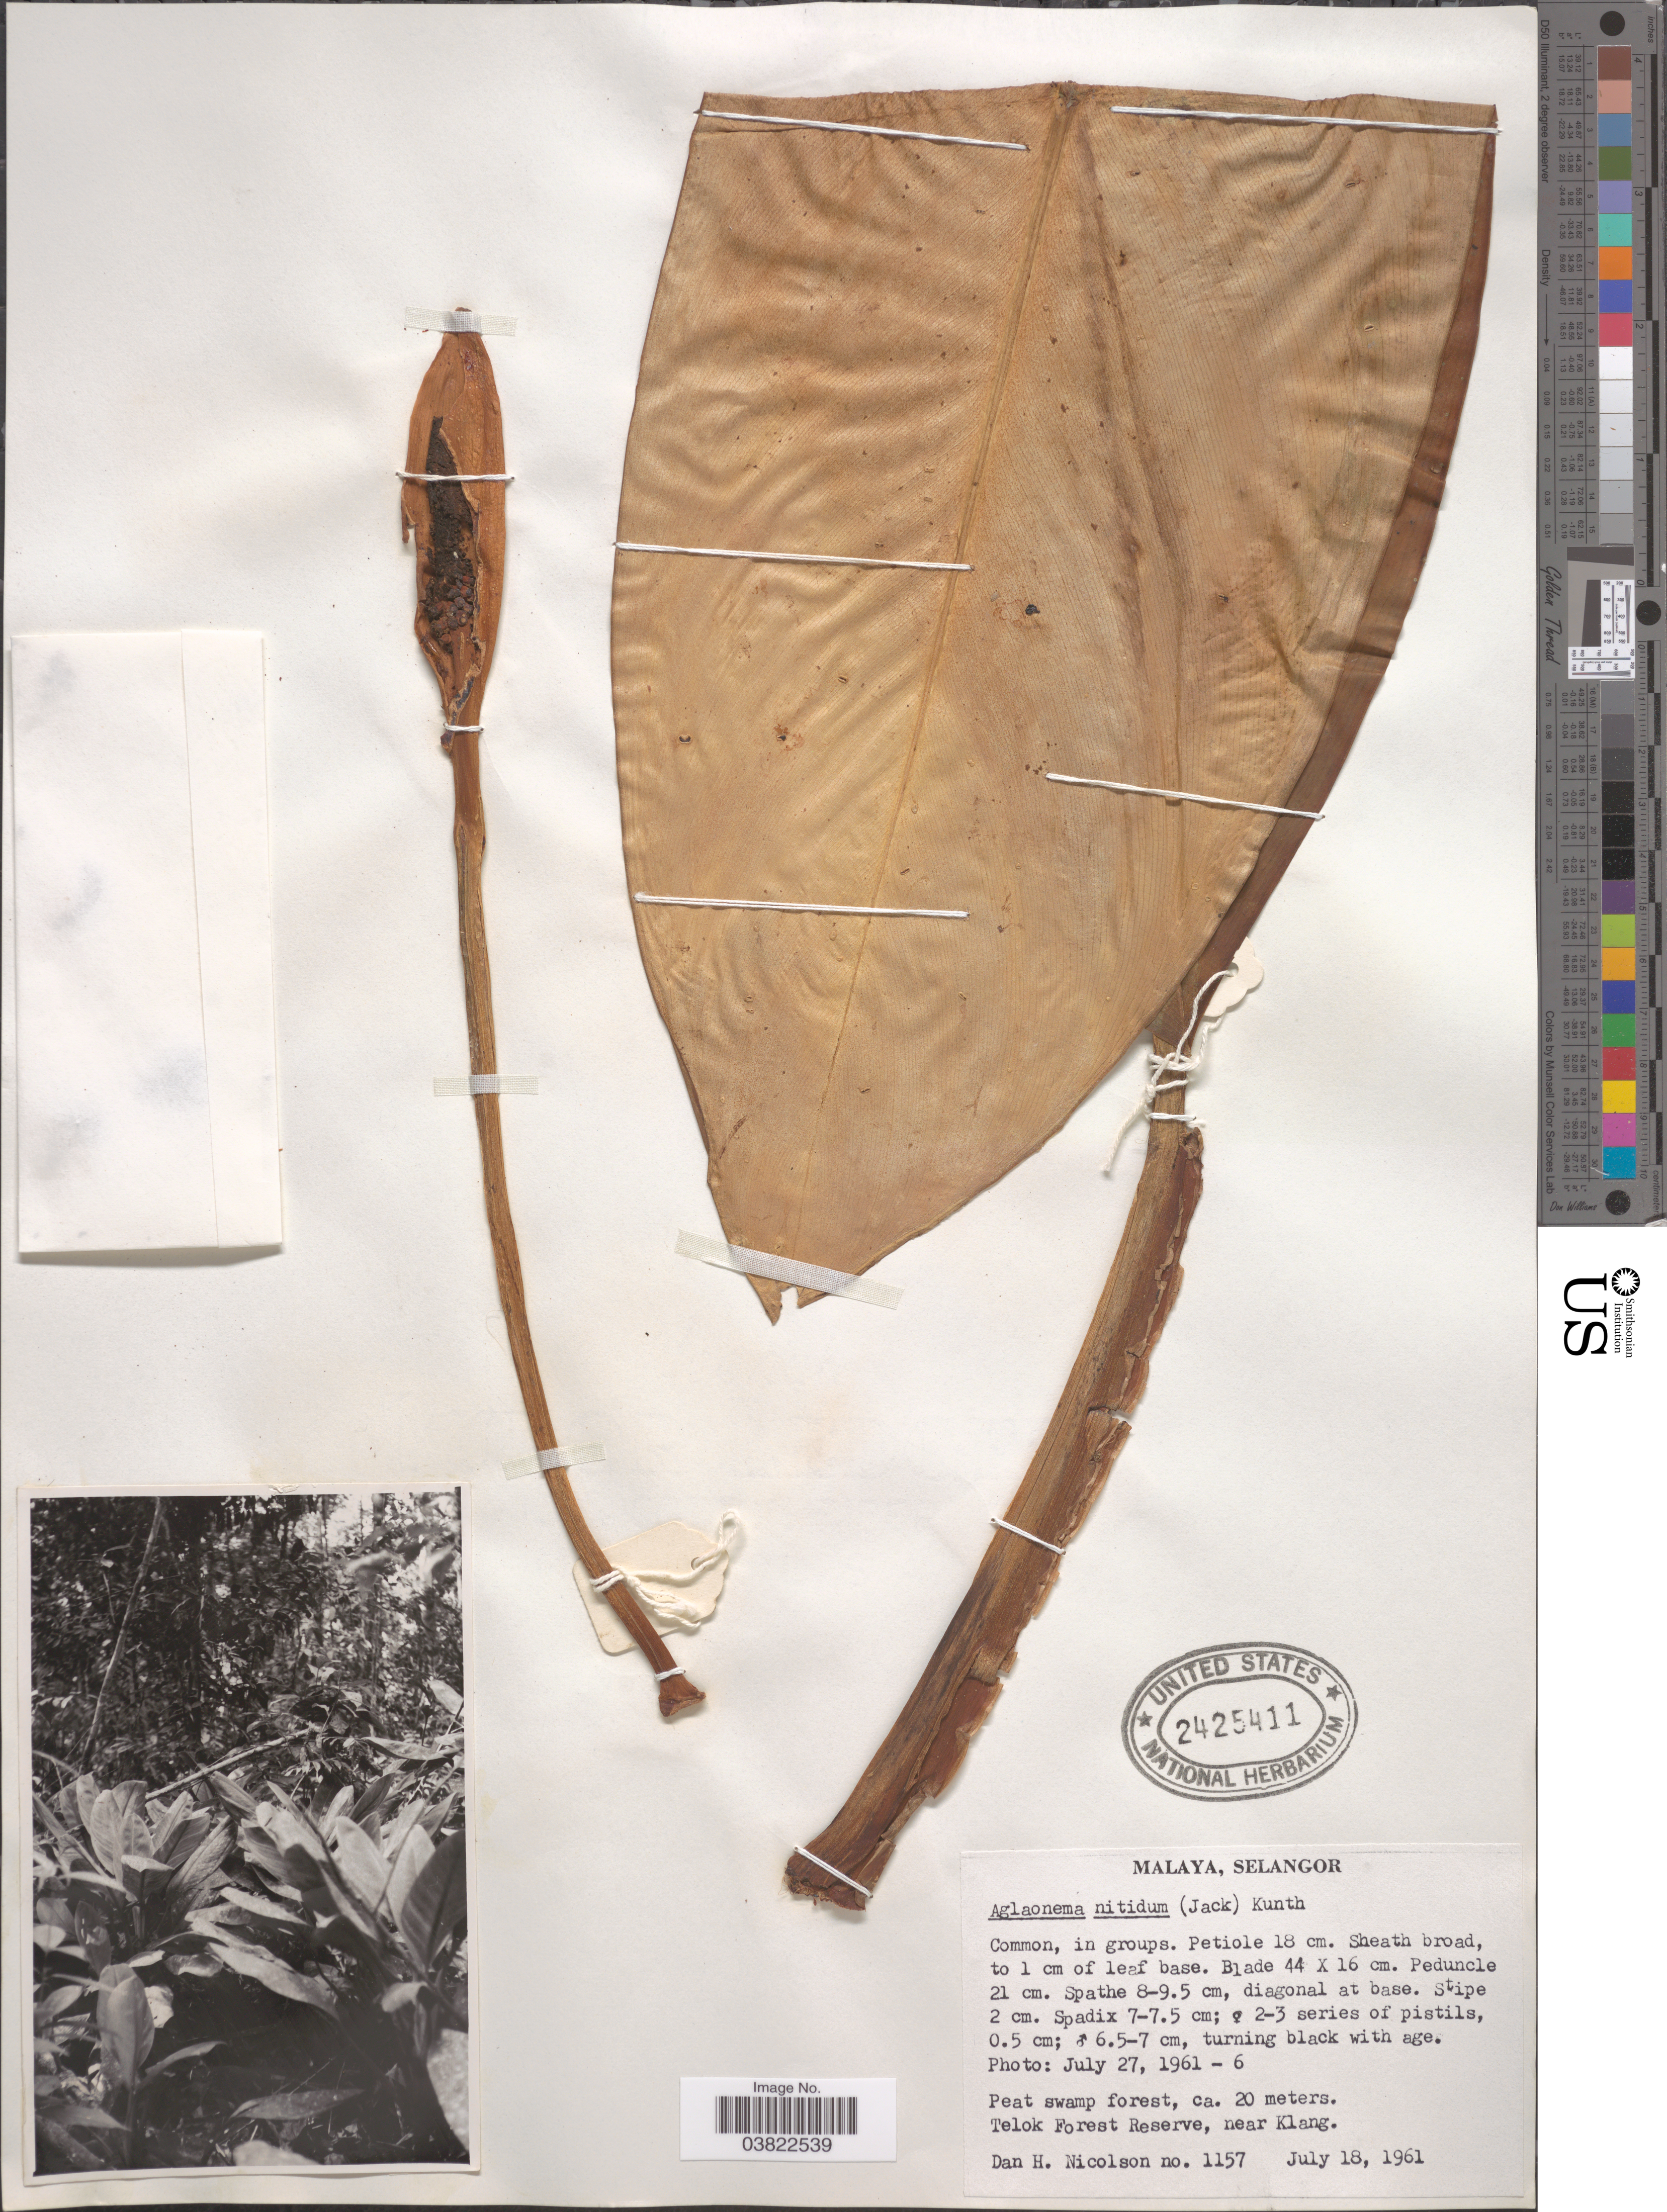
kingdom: Plantae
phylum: Tracheophyta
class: Liliopsida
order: Alismatales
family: Araceae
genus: Aglaonema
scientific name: Aglaonema nitidum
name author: (Jack) Kunth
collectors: D. H. Nicolson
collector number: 1157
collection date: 1961-07-18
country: Malaysia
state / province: Selangor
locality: Malaya. Telok Forest Reserve, near Klang.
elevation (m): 20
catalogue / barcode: US 2425411